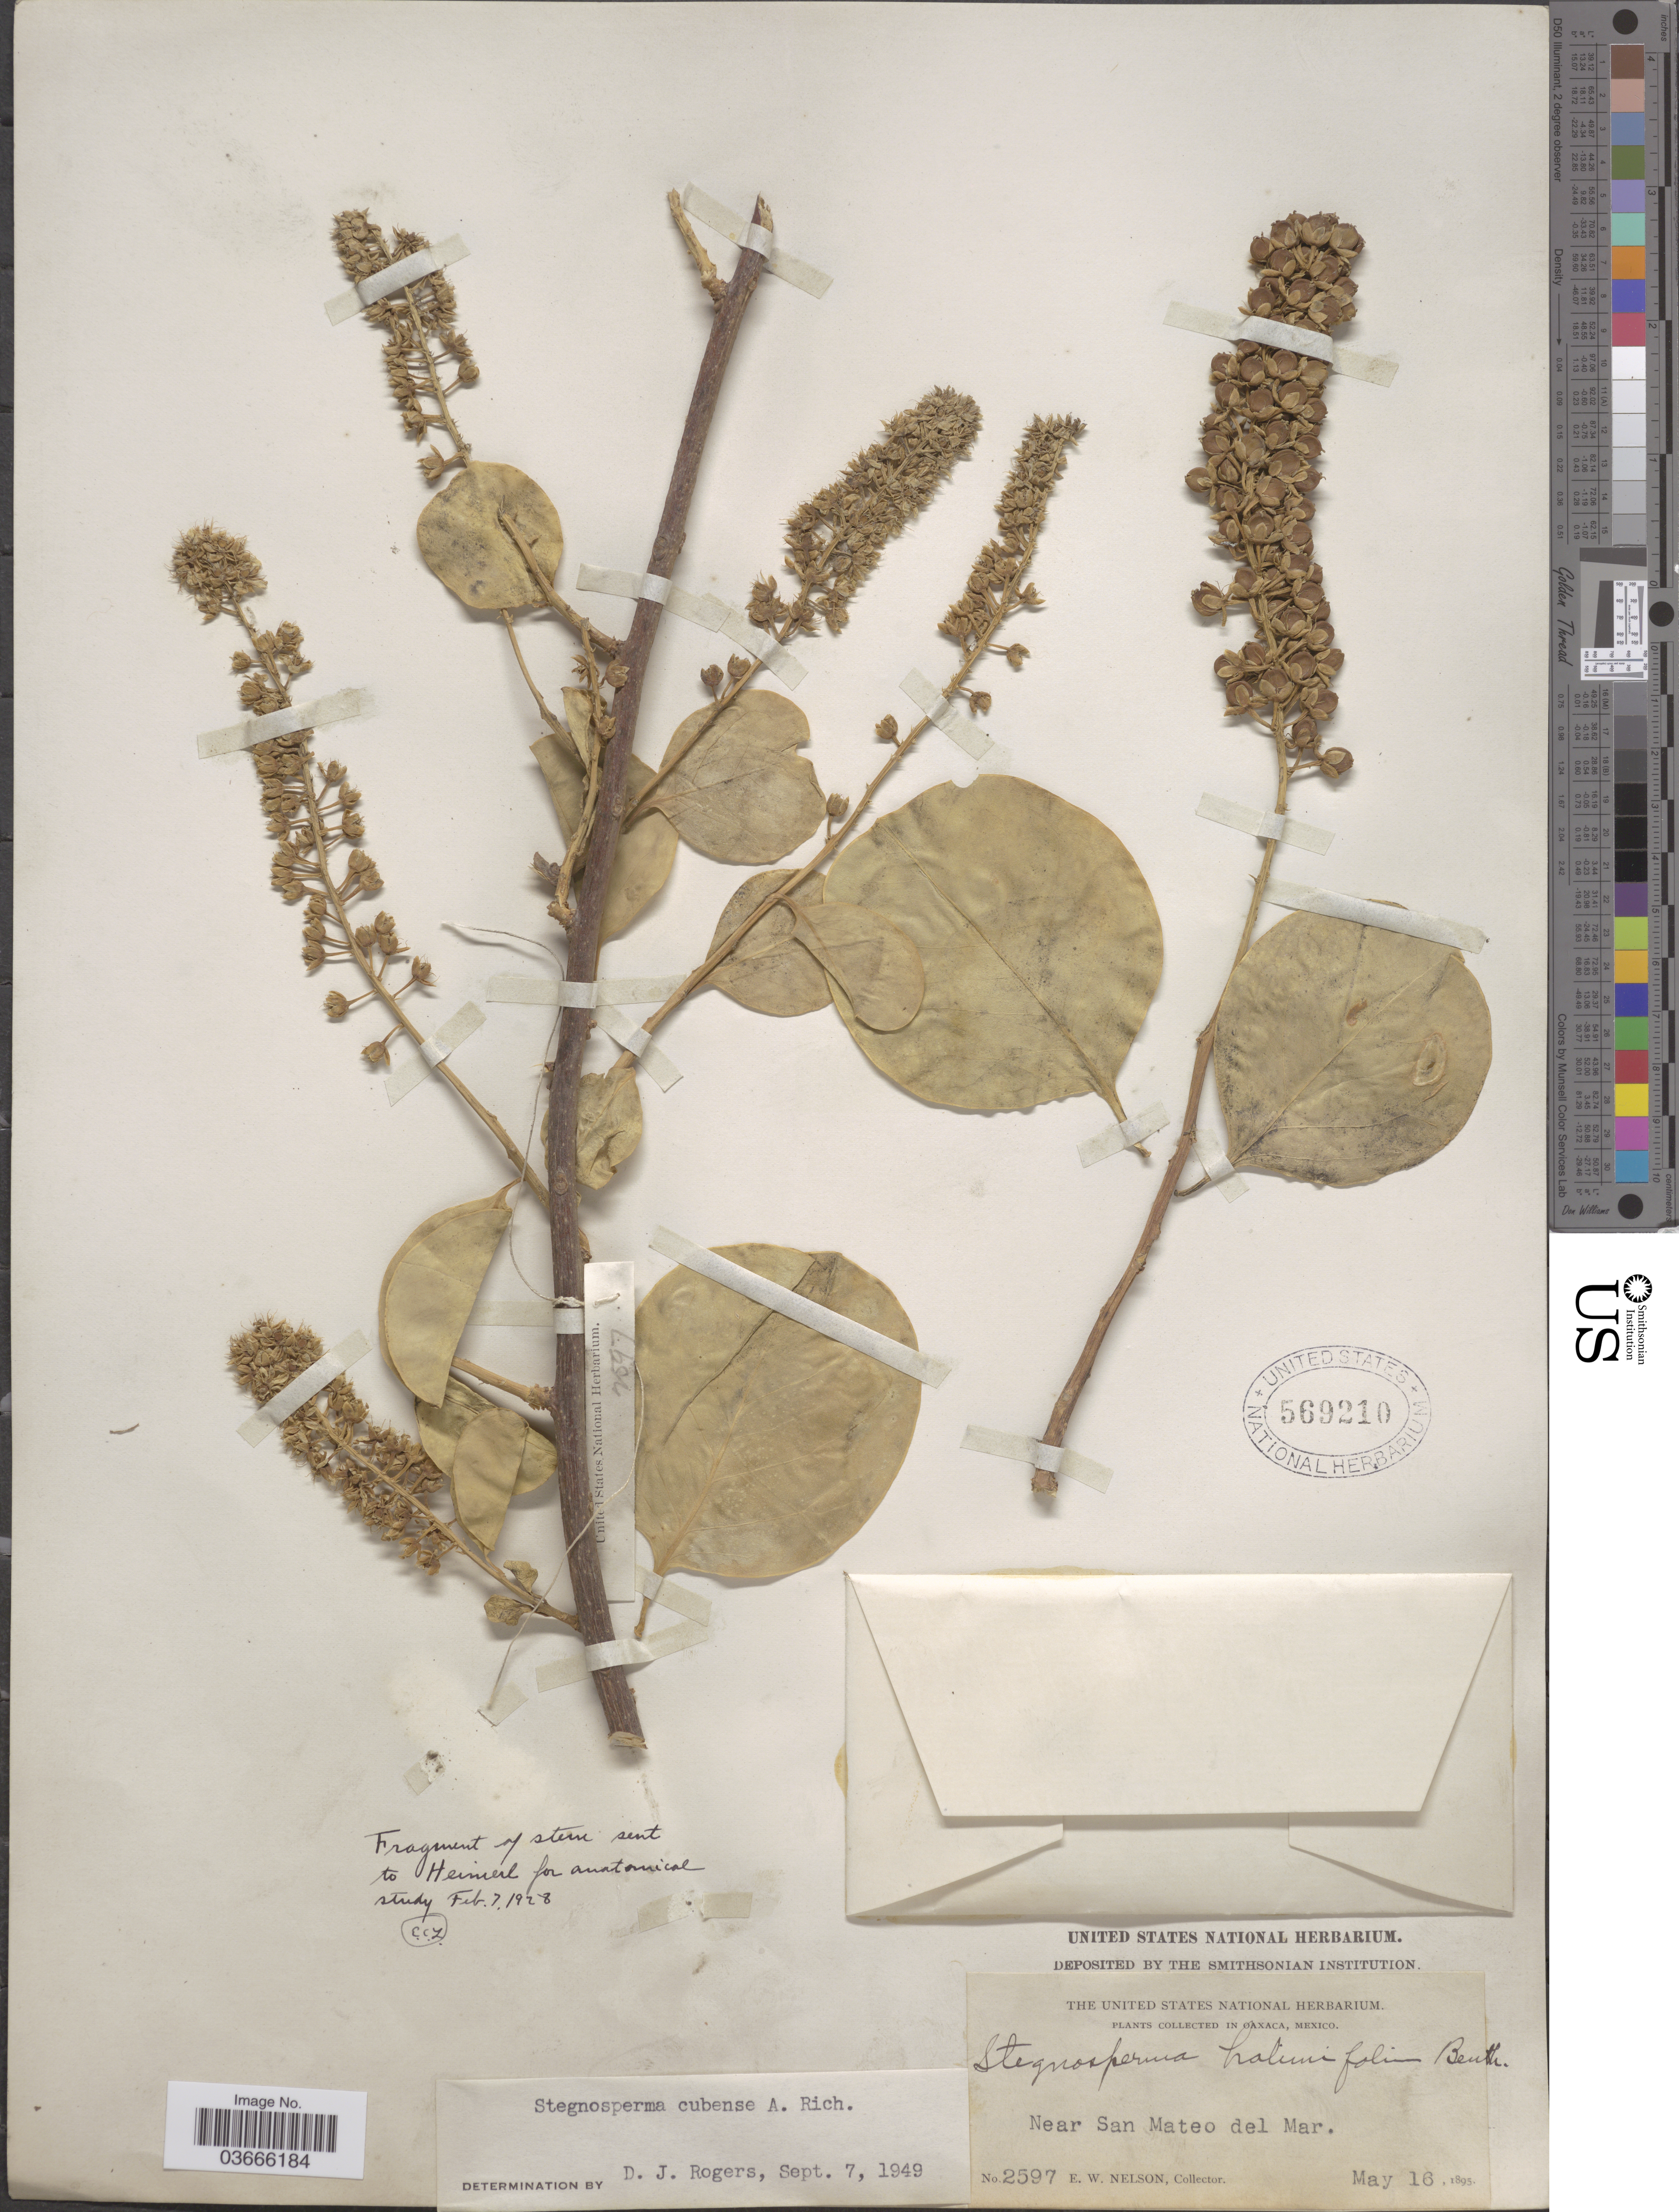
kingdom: Plantae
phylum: Tracheophyta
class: Magnoliopsida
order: Caryophyllales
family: Stegnospermataceae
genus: Stegnosperma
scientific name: Stegnosperma cubense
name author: A. Rich.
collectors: E. W. Nelson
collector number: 2597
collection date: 1895-05-16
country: Mexico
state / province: Oaxaca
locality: Near San Mateo del Mar.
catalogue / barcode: US 569210